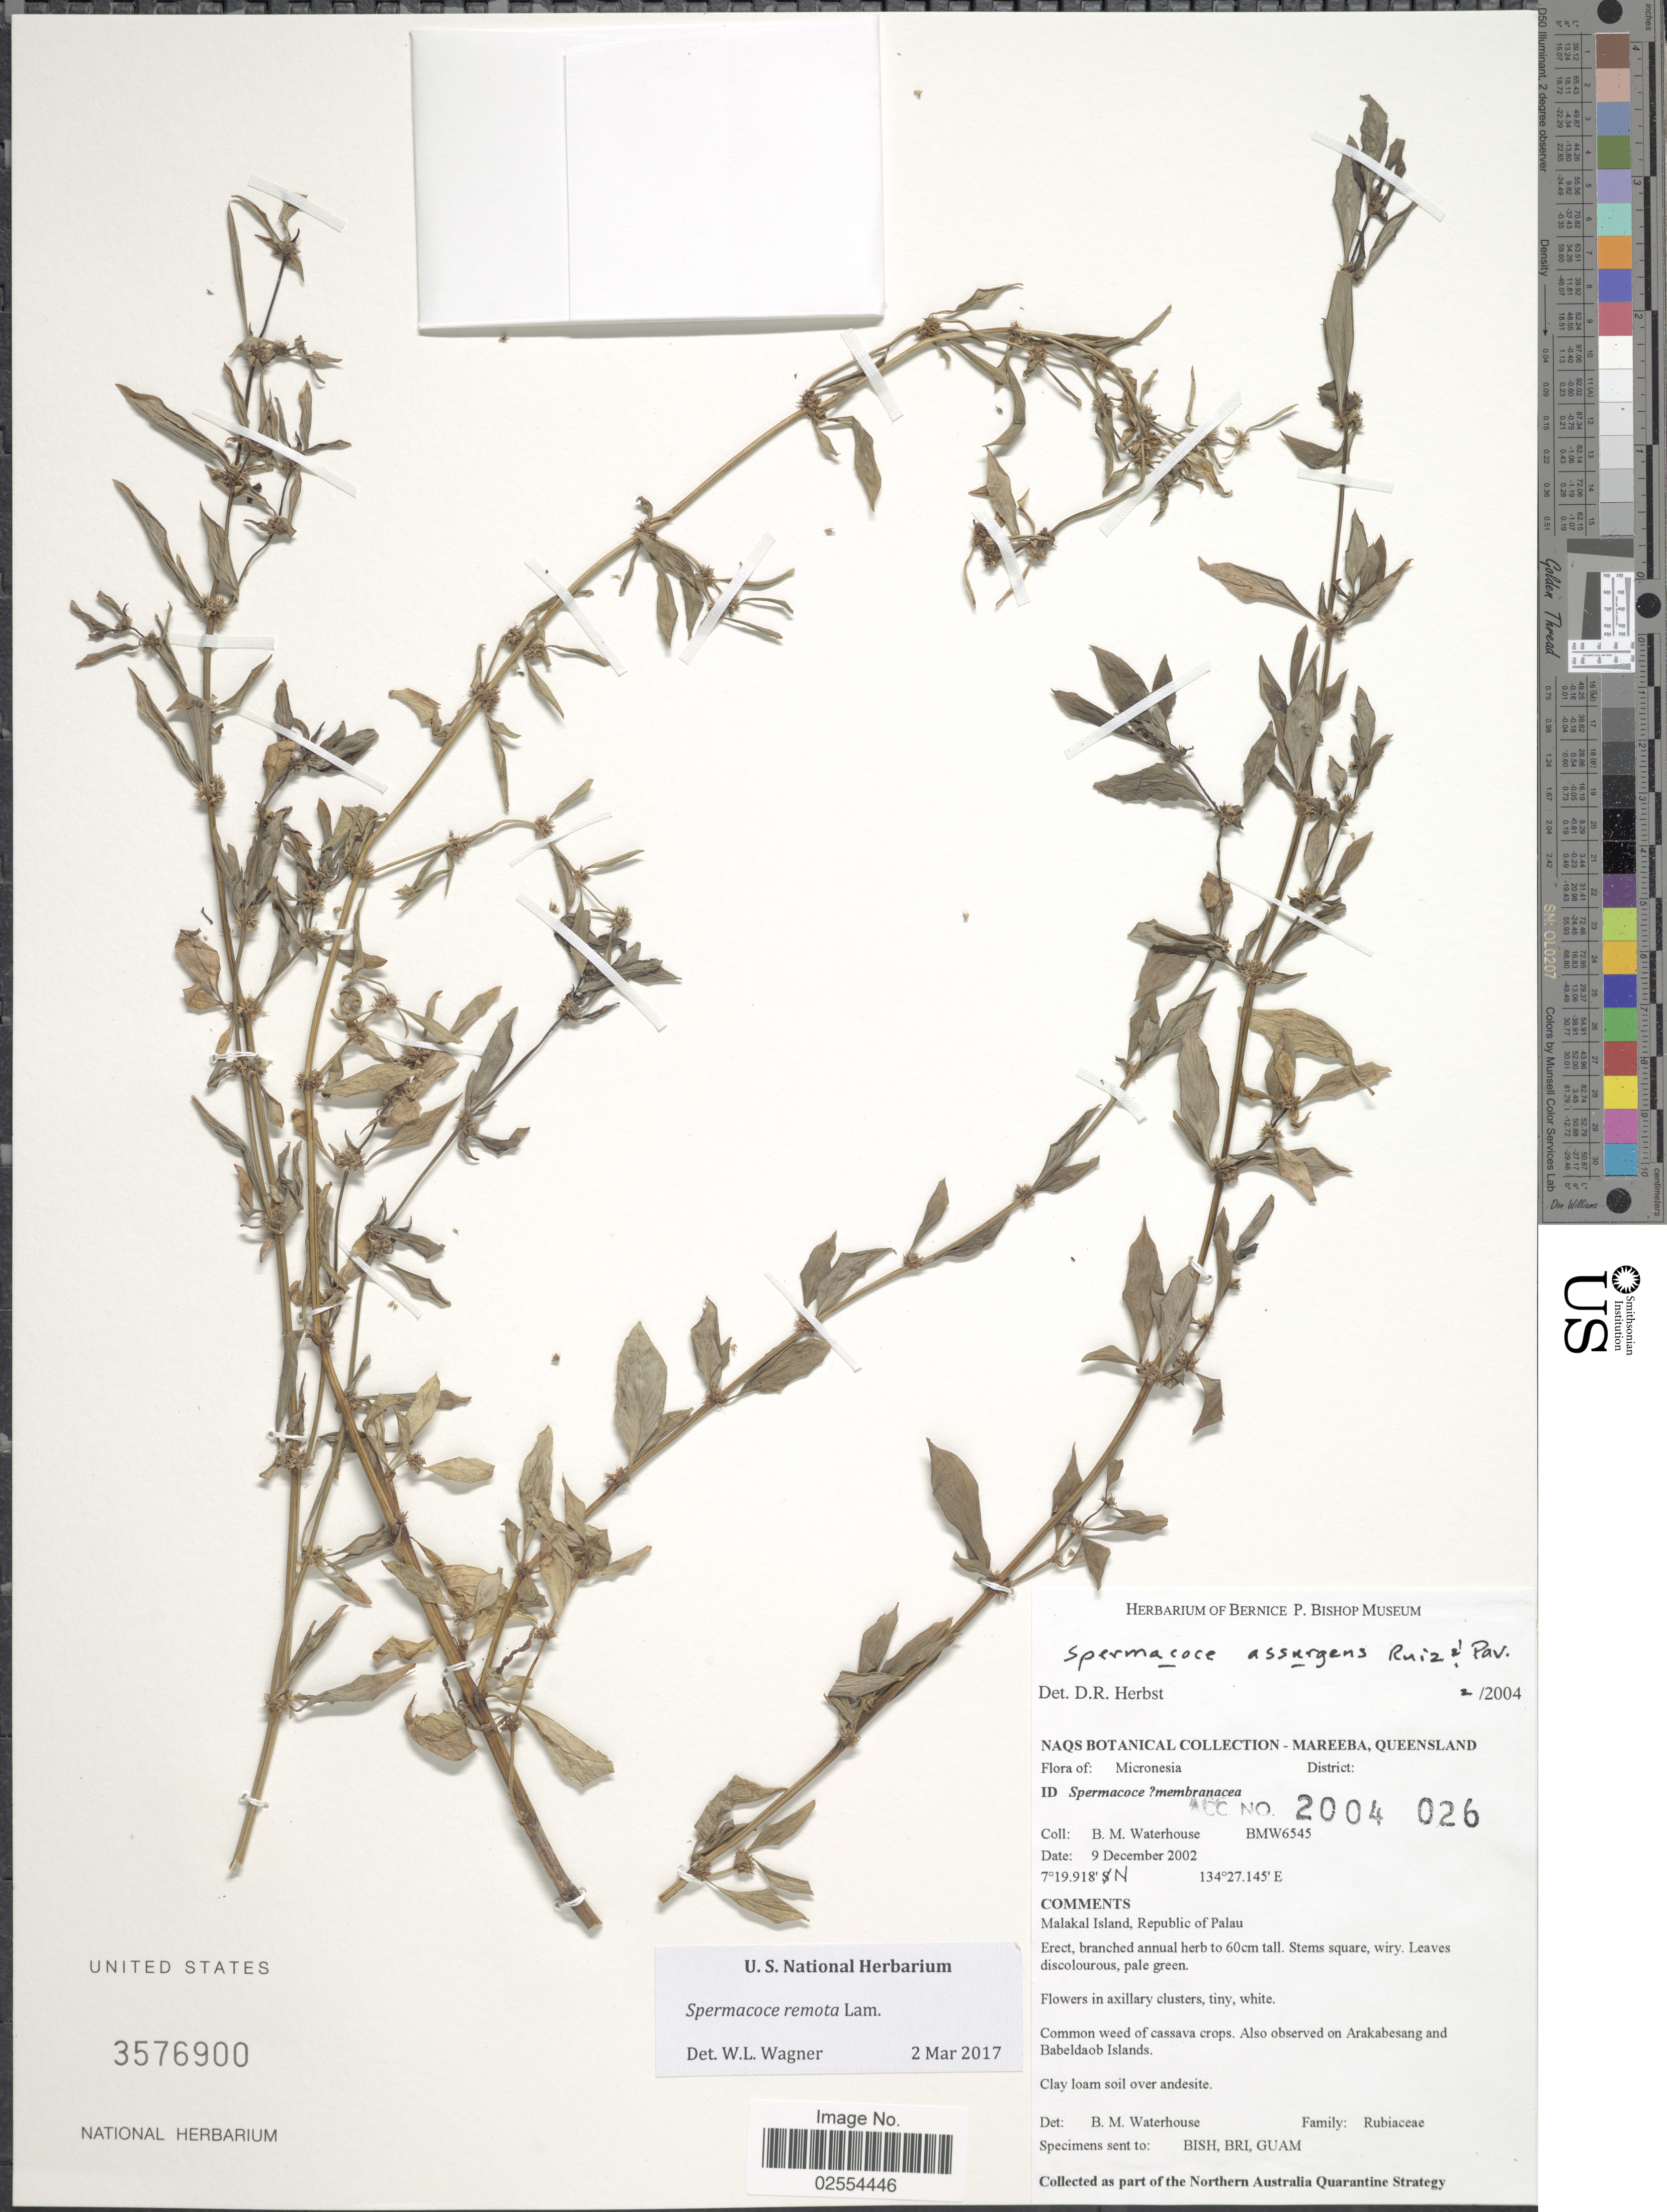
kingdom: Plantae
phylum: Tracheophyta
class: Magnoliopsida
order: Gentianales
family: Rubiaceae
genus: Spermacoce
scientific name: Spermacoce remota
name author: Lam.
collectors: B. Waterhouse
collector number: BMW6545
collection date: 2002-12-09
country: Palau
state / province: Koror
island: Ngemelachel [Malakal]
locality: Micronesia, Malakal Island, Republic of Palau, also observed on Arakabesang and Babeldaob Islands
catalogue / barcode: US 3576900